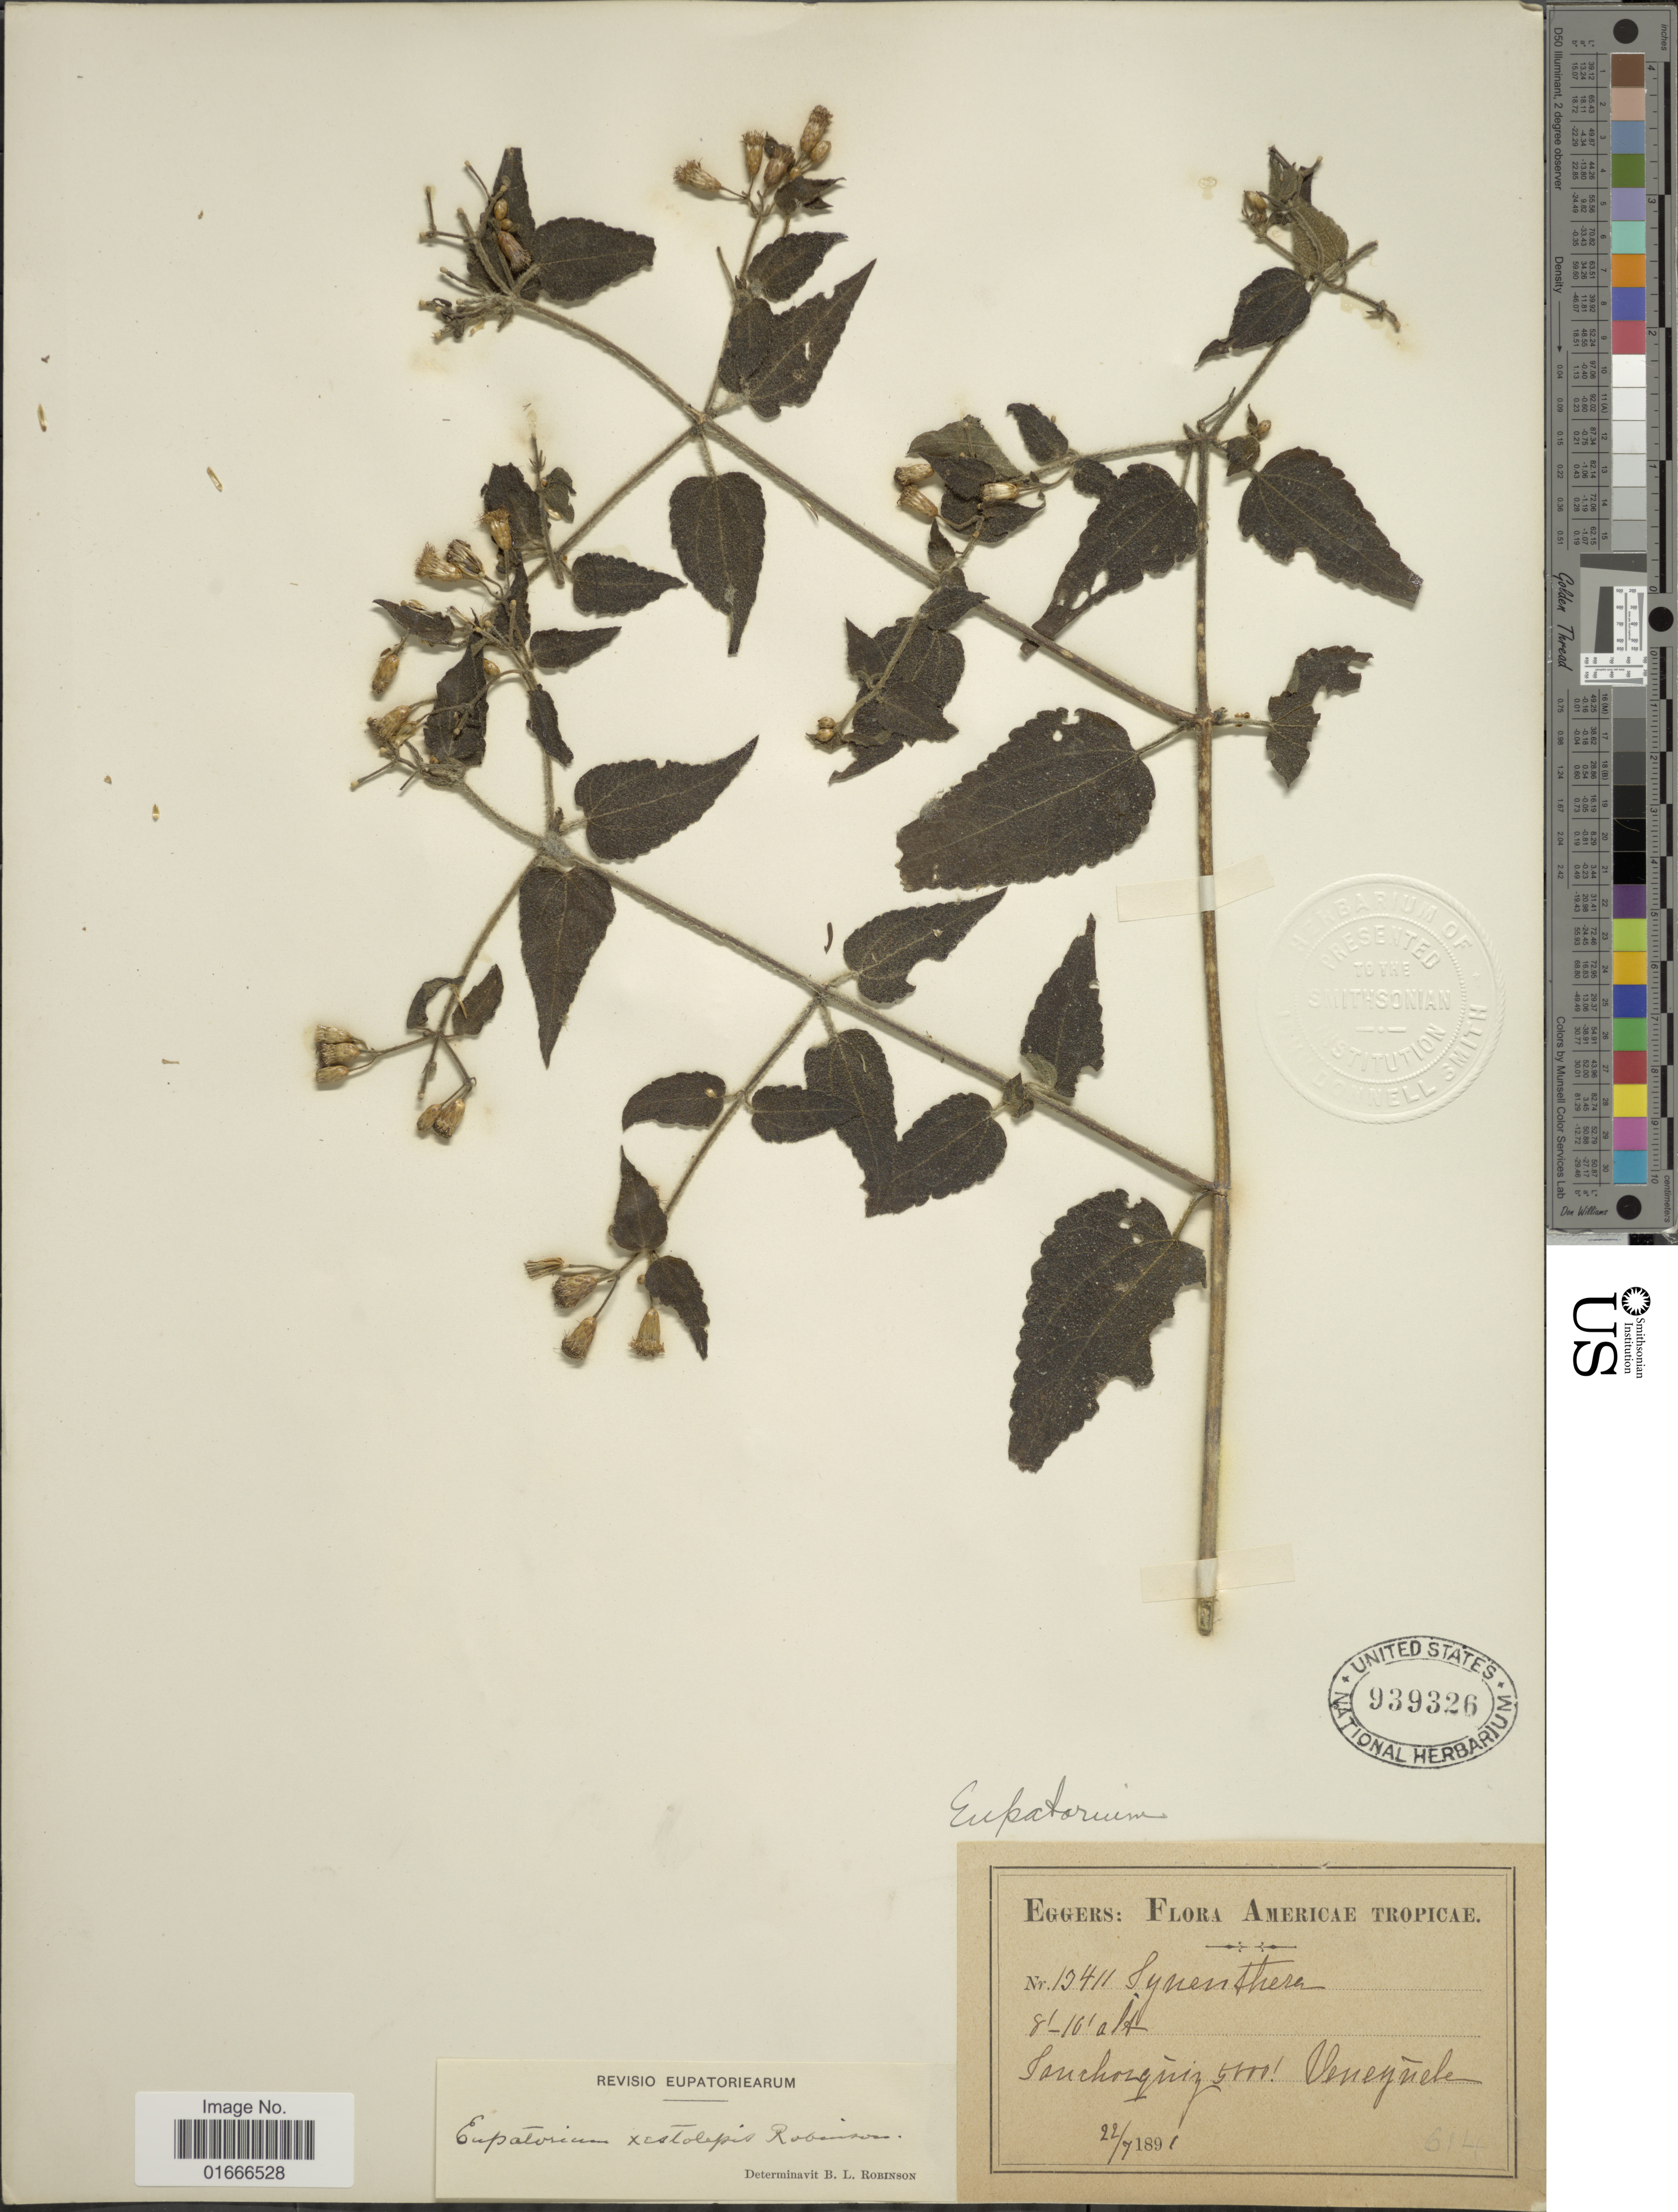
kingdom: Plantae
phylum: Tracheophyta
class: Magnoliopsida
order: Asterales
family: Asteraceae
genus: Chromolaena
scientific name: Chromolaena xestolepis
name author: (B.L. Rob.) R.M. King & H. Rob.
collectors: -. Eggers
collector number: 13411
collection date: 1891-07-22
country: Venezuela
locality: Americae Tropicae, Sanchorquiz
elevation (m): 1524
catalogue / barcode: US 939326